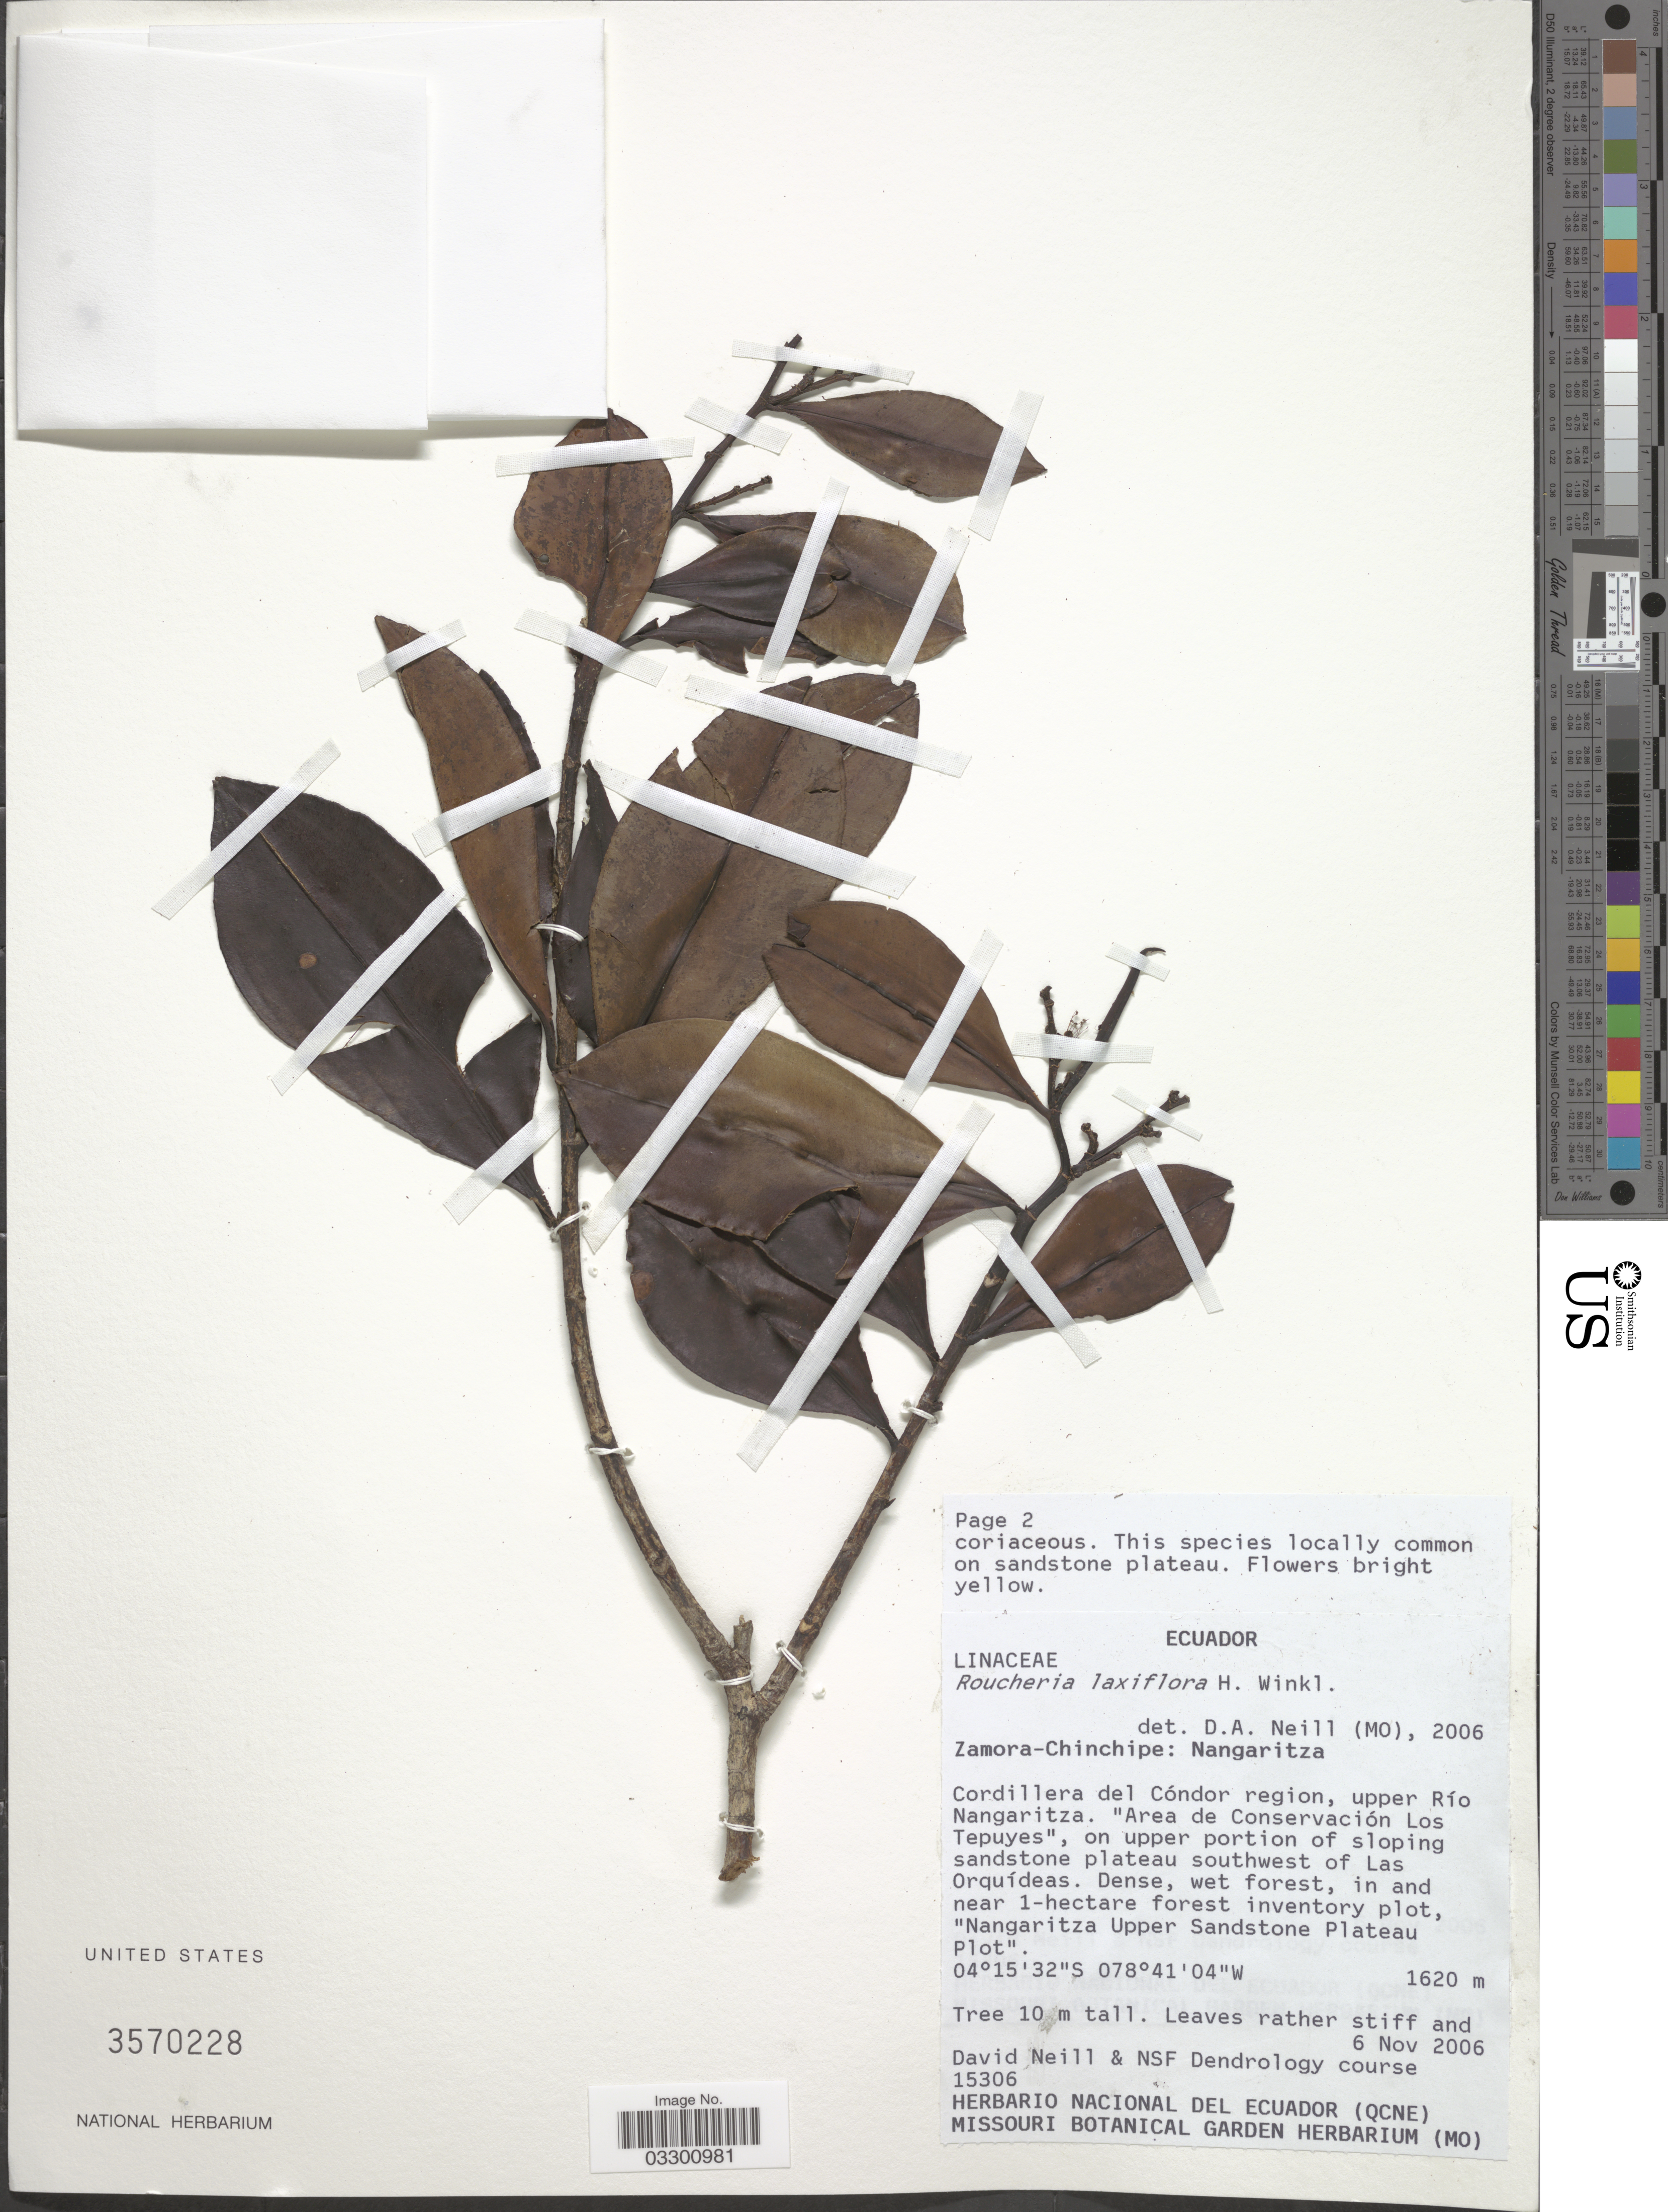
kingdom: Plantae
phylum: Tracheophyta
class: Magnoliopsida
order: Malpighiales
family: Linaceae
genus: Roucheria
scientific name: Roucheria laxiflora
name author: H. Winkl.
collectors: D. Neill & NSF Dendrology Course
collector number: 15306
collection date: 2006-11-06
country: Ecuador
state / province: Zamora-Chinchipe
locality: Nangaritza. Cordillera del Cóndor region, upper Río Nangaritza. "Area de Conservación Los Tepuyes", on upper portion of sloping sandstone plateau southwest of Las Orquídeas. "Nangaritza Upper Sandstone Plateau Plot".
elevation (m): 1620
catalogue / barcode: US 3570228